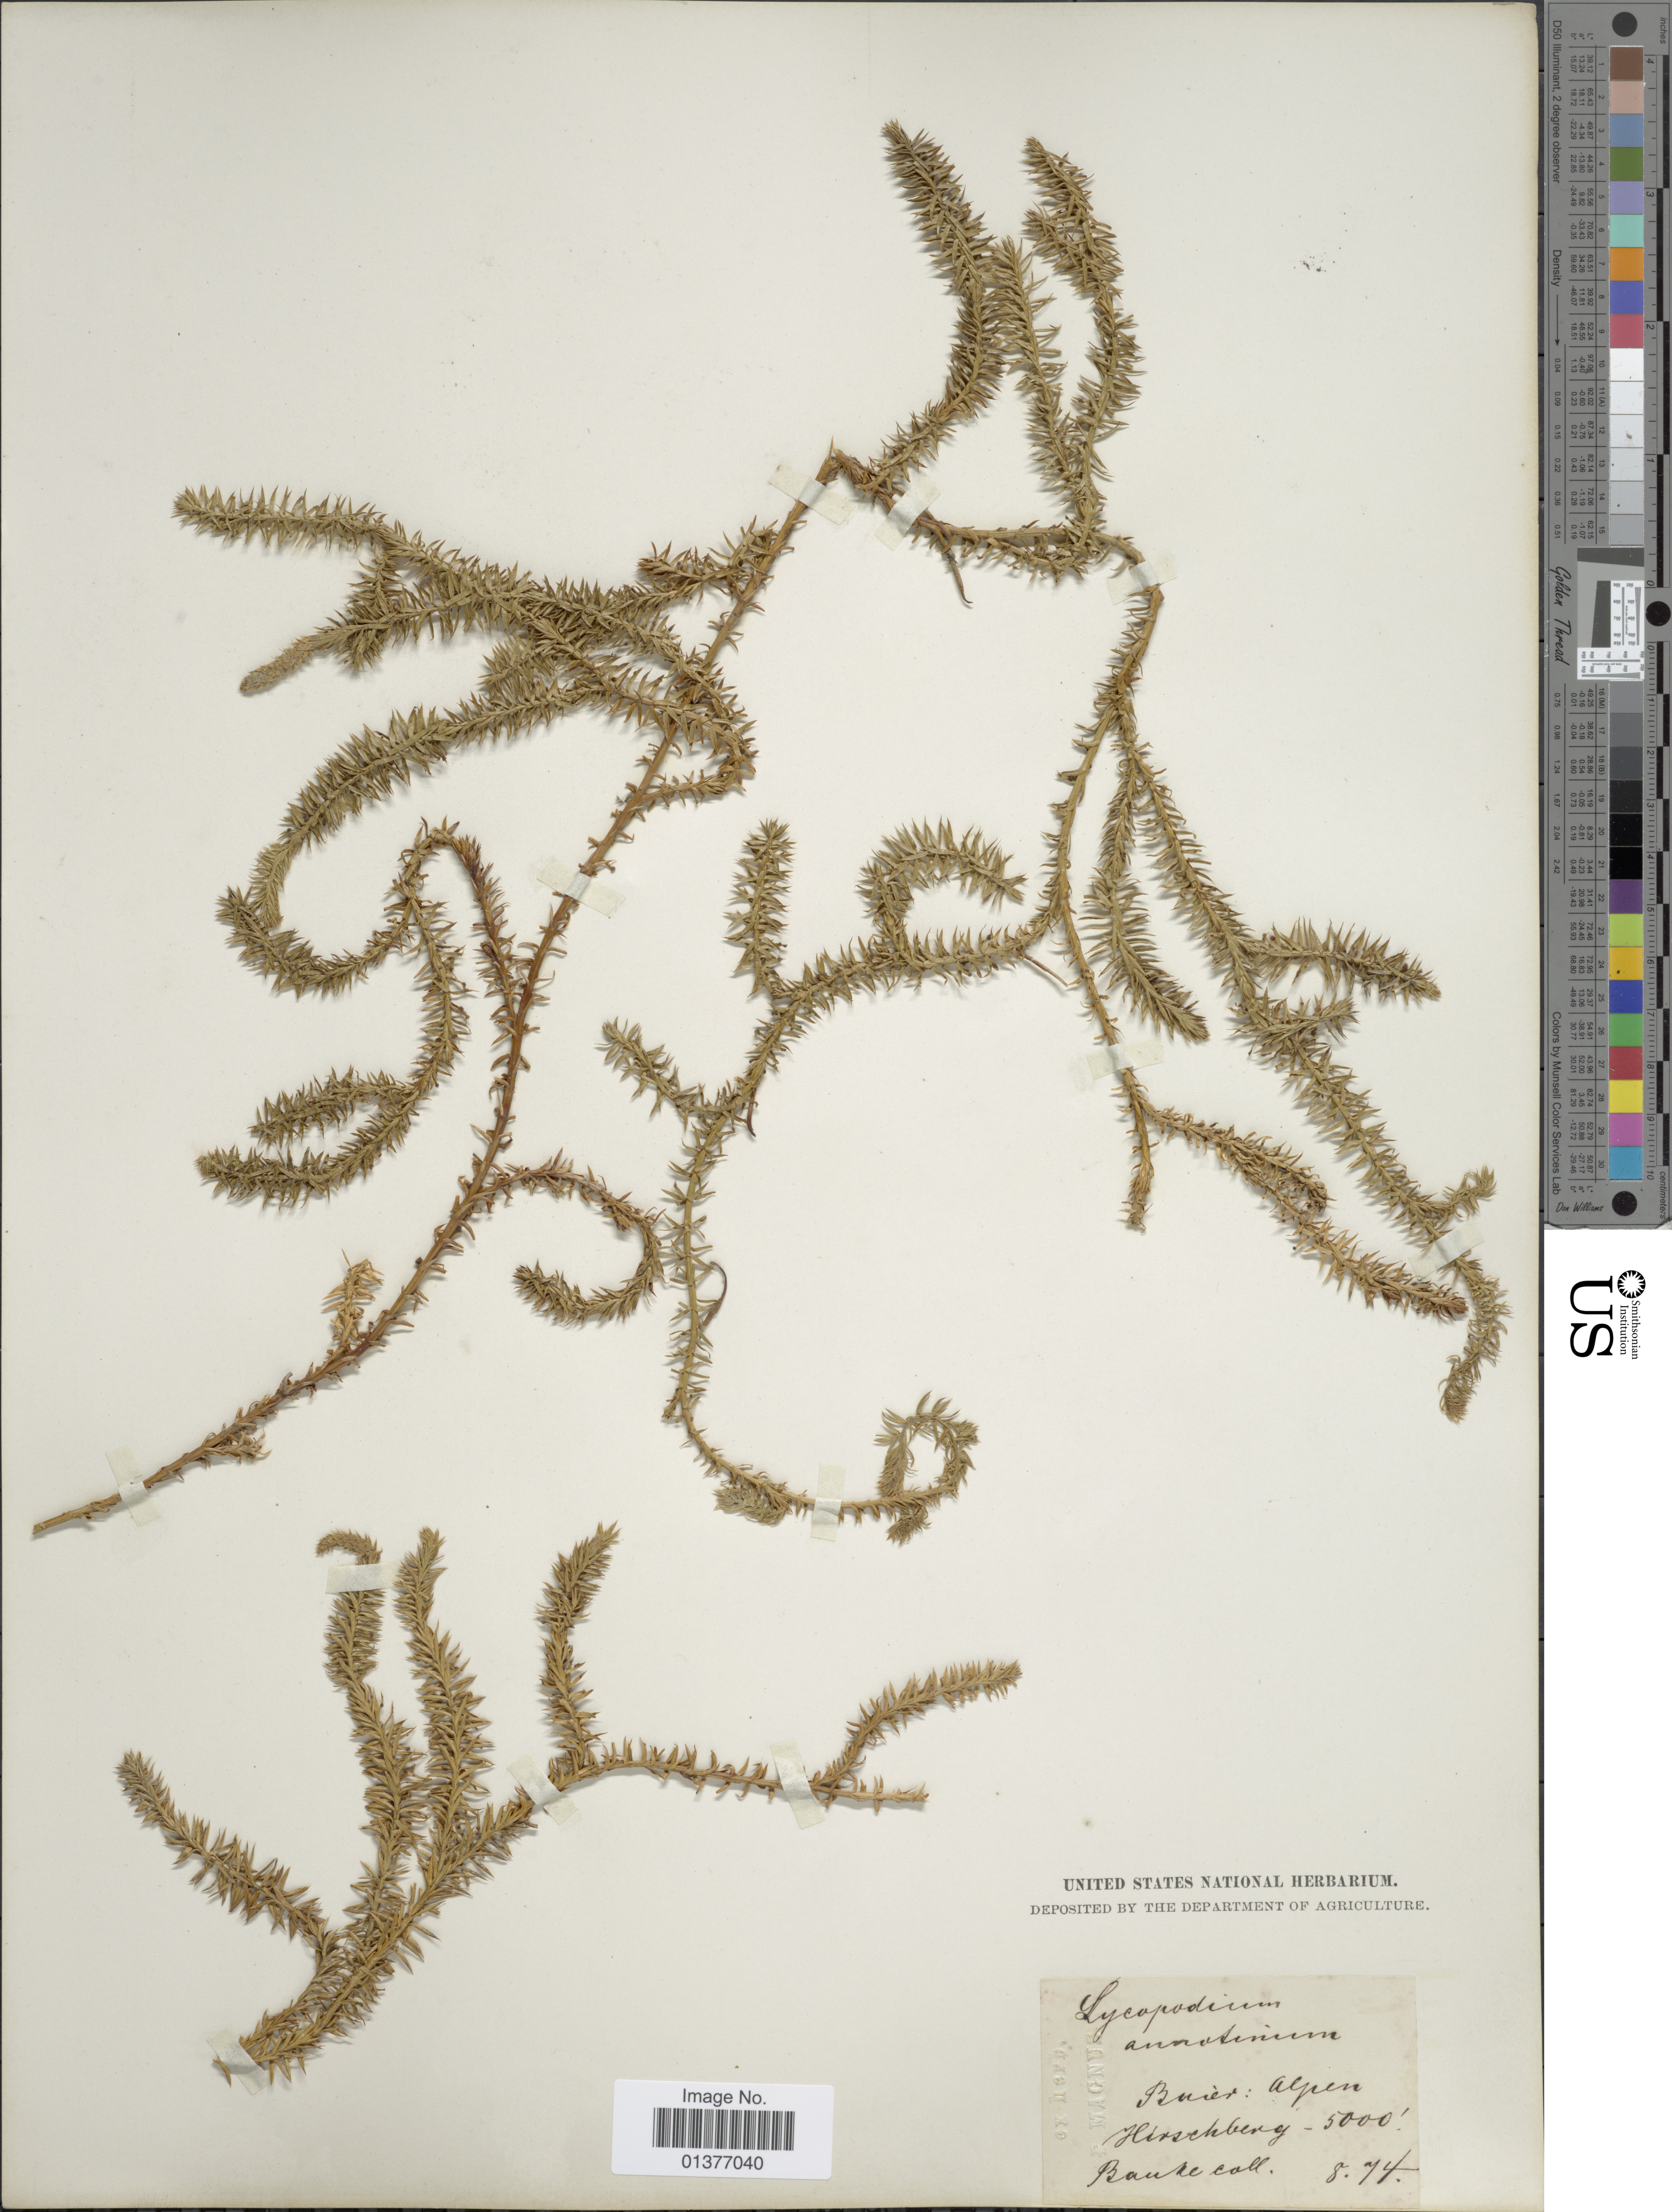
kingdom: Plantae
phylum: Tracheophyta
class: Lycopodiopsida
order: Lycopodiales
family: Lycopodiaceae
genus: Spinulum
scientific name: Spinulum annotinum subsp. annotinum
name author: (L.) A. Haines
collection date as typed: Transcribed d/m/y: /8/74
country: Germany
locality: Buier: Alpen Hitschberg [interpreted]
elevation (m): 5000